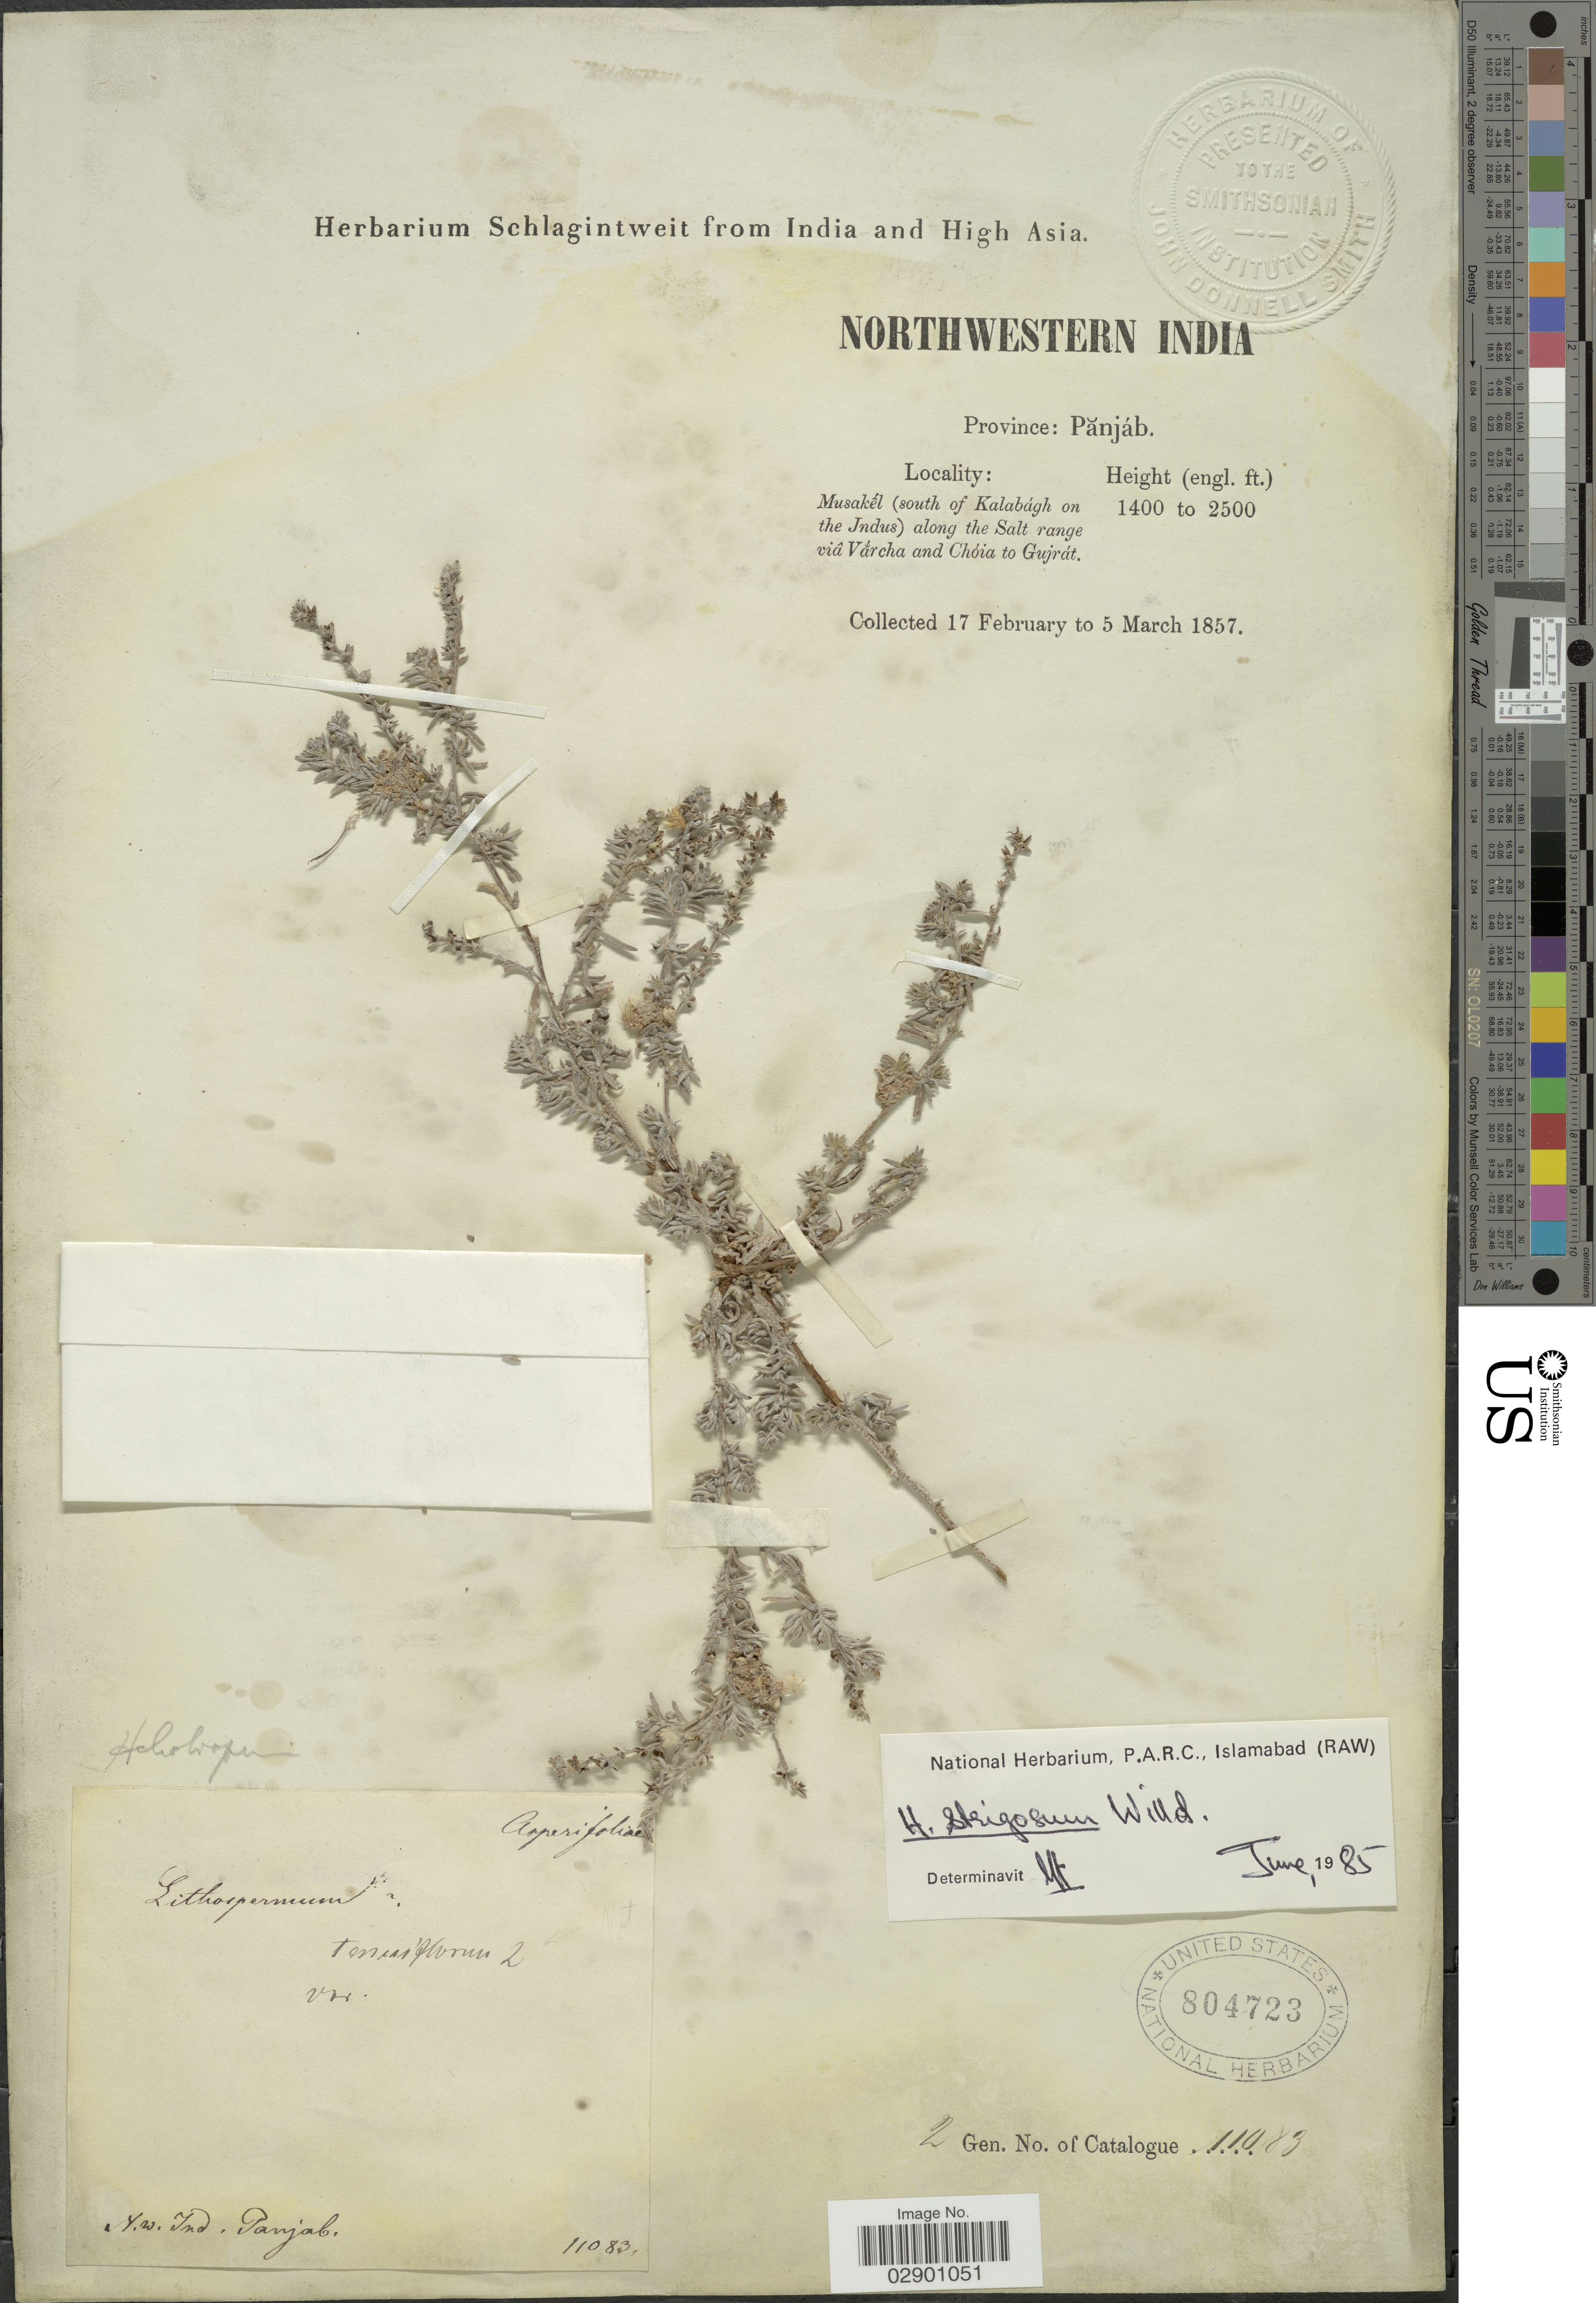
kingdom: Plantae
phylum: Tracheophyta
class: Magnoliopsida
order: Boraginales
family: Heliotropiaceae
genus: Heliotropium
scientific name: Heliotropium marifolium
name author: J. Koenig ex Retz.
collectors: ex herb. Schlagintweit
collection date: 1857-02-17/1857-03-05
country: India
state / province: Punjab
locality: Northwestern India. Province: Pănjáb. Musakél (south of Kalabágh on the Indus) along the Salt range viâ Vărcha and Cóia to Gujrat.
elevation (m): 427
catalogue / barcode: US 804723